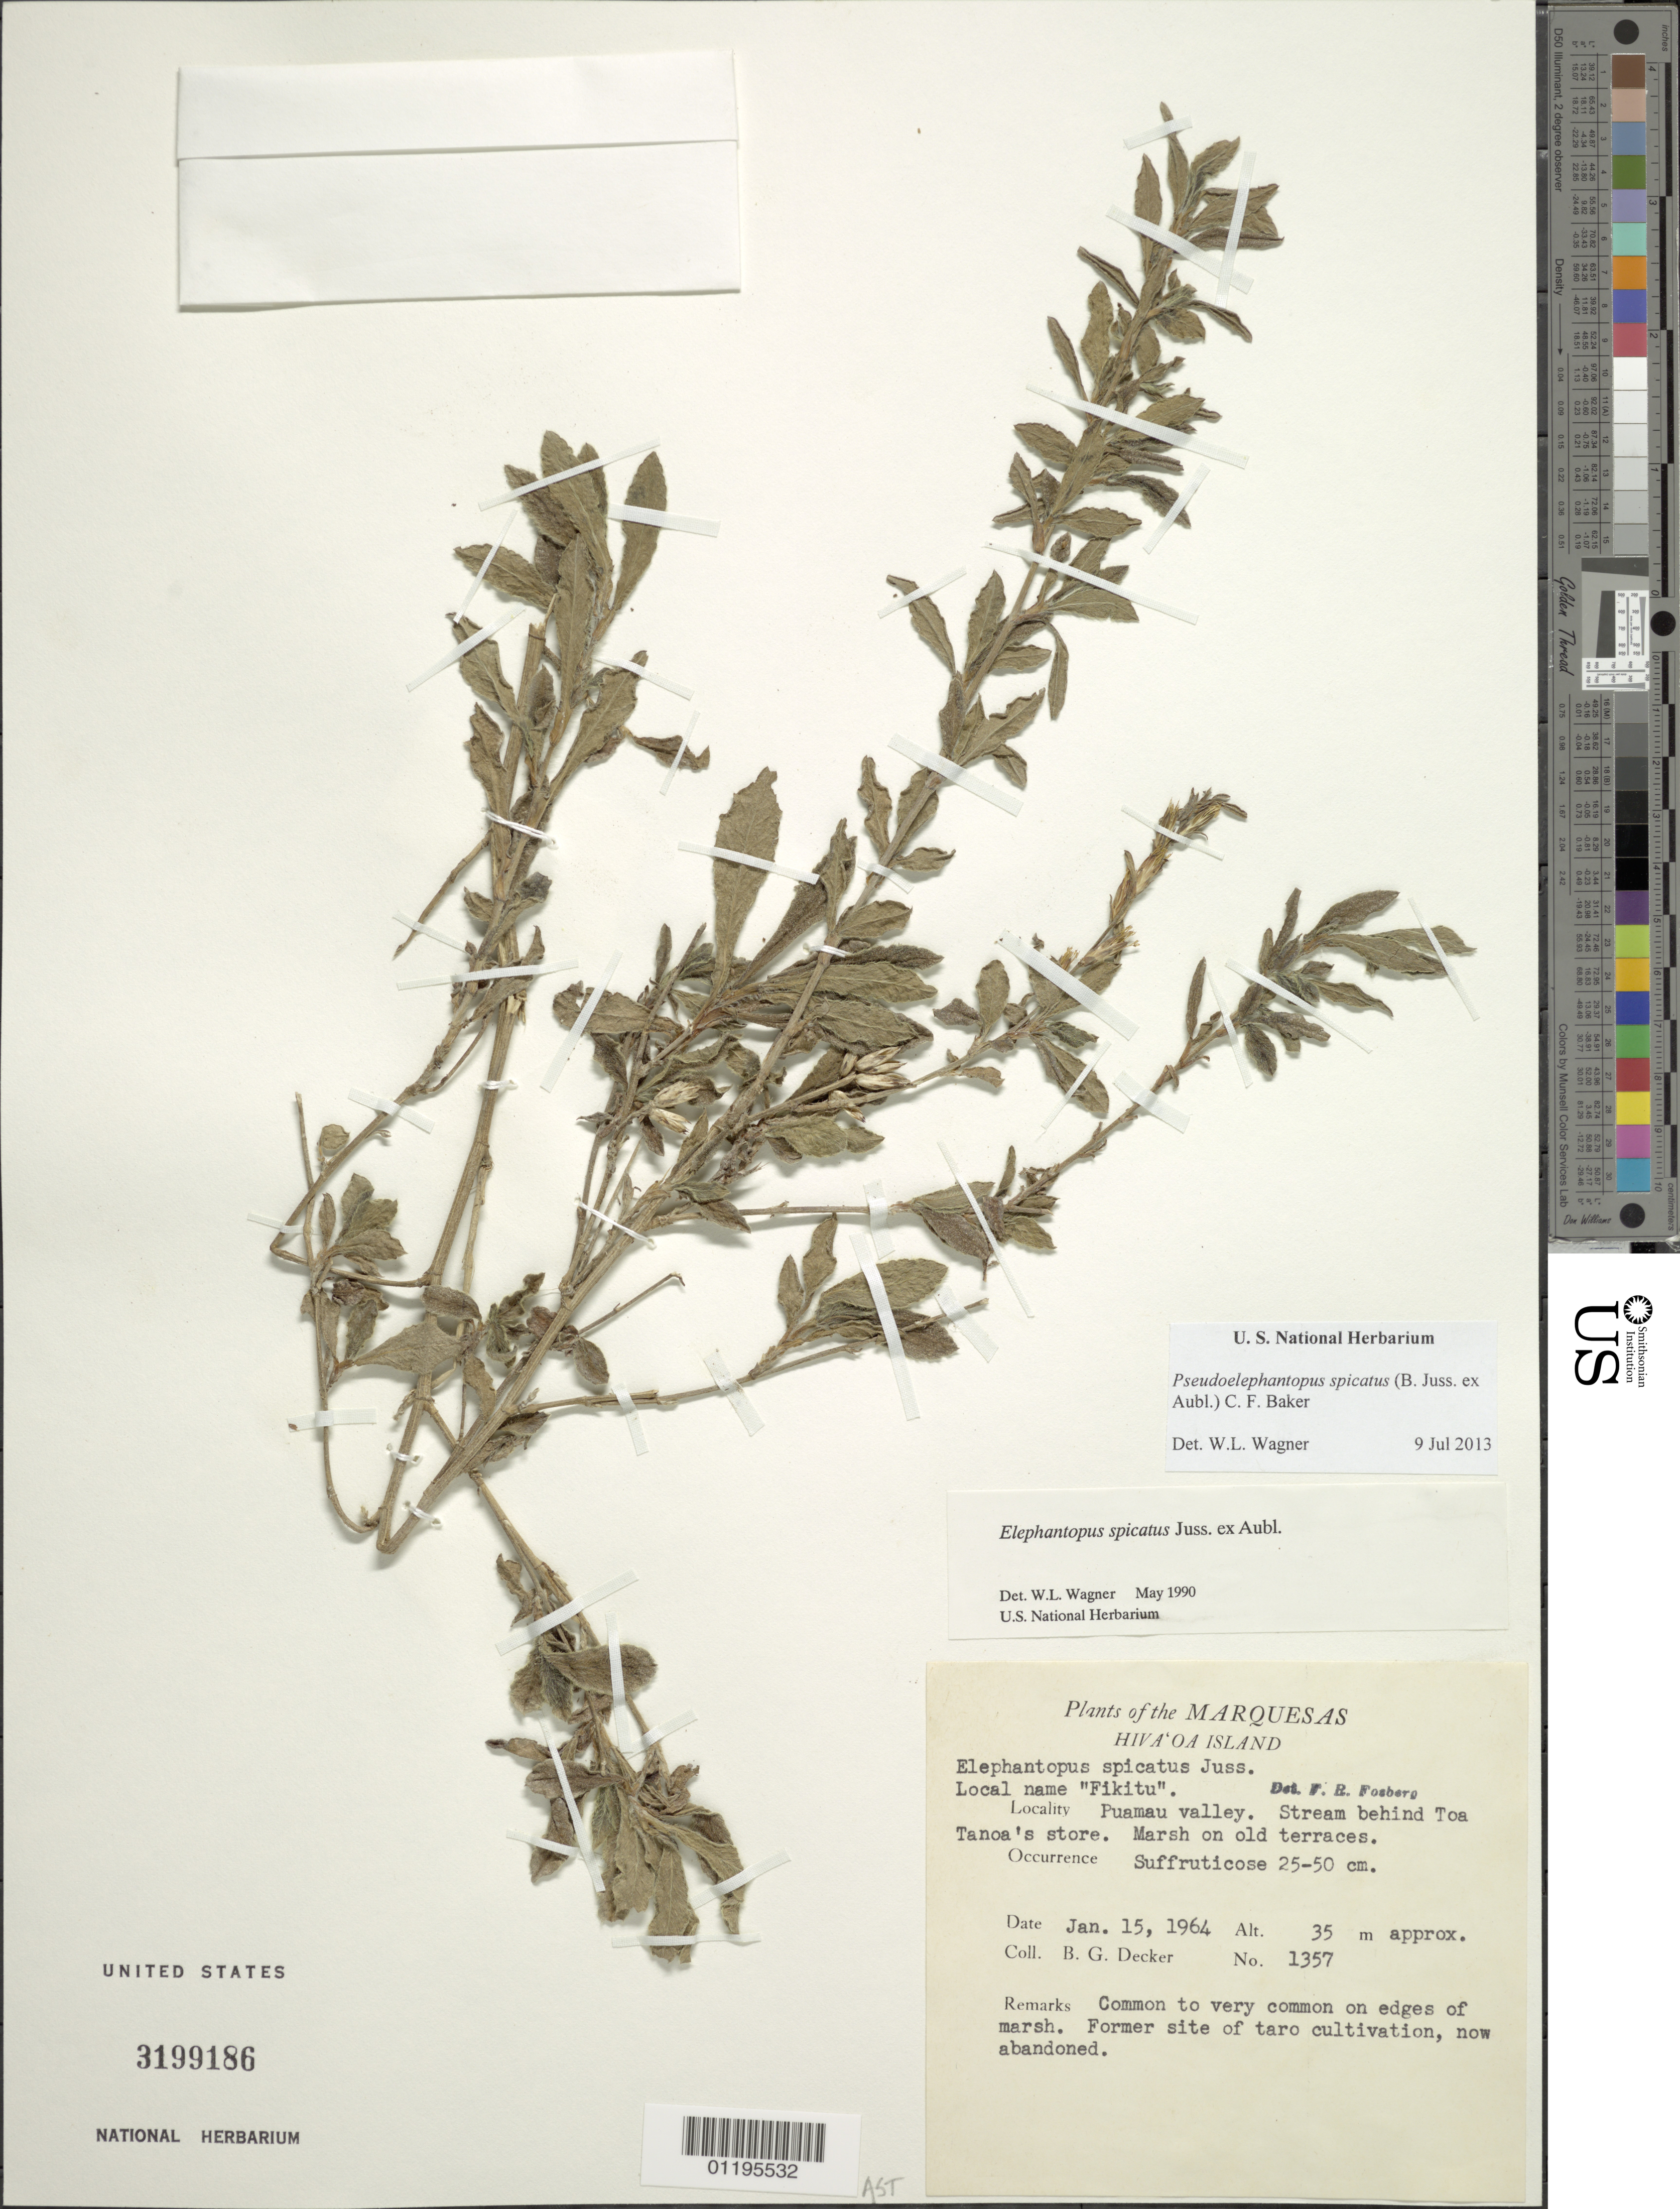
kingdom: Plantae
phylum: Tracheophyta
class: Magnoliopsida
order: Asterales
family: Asteraceae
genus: Pseudelephantopus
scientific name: Pseudelephantopus spicatus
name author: (Juss. ex Aubl.) C.F. Baker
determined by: Wagner, W. L., (BOT), Smithsonian Institution - National Museum of Natural History (UNITED STATES)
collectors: B. G. Decker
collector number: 1357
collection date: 1964-01-15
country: French Polynesia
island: Hiva Oa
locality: Puamau Valley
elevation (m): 35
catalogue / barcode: US 3199186